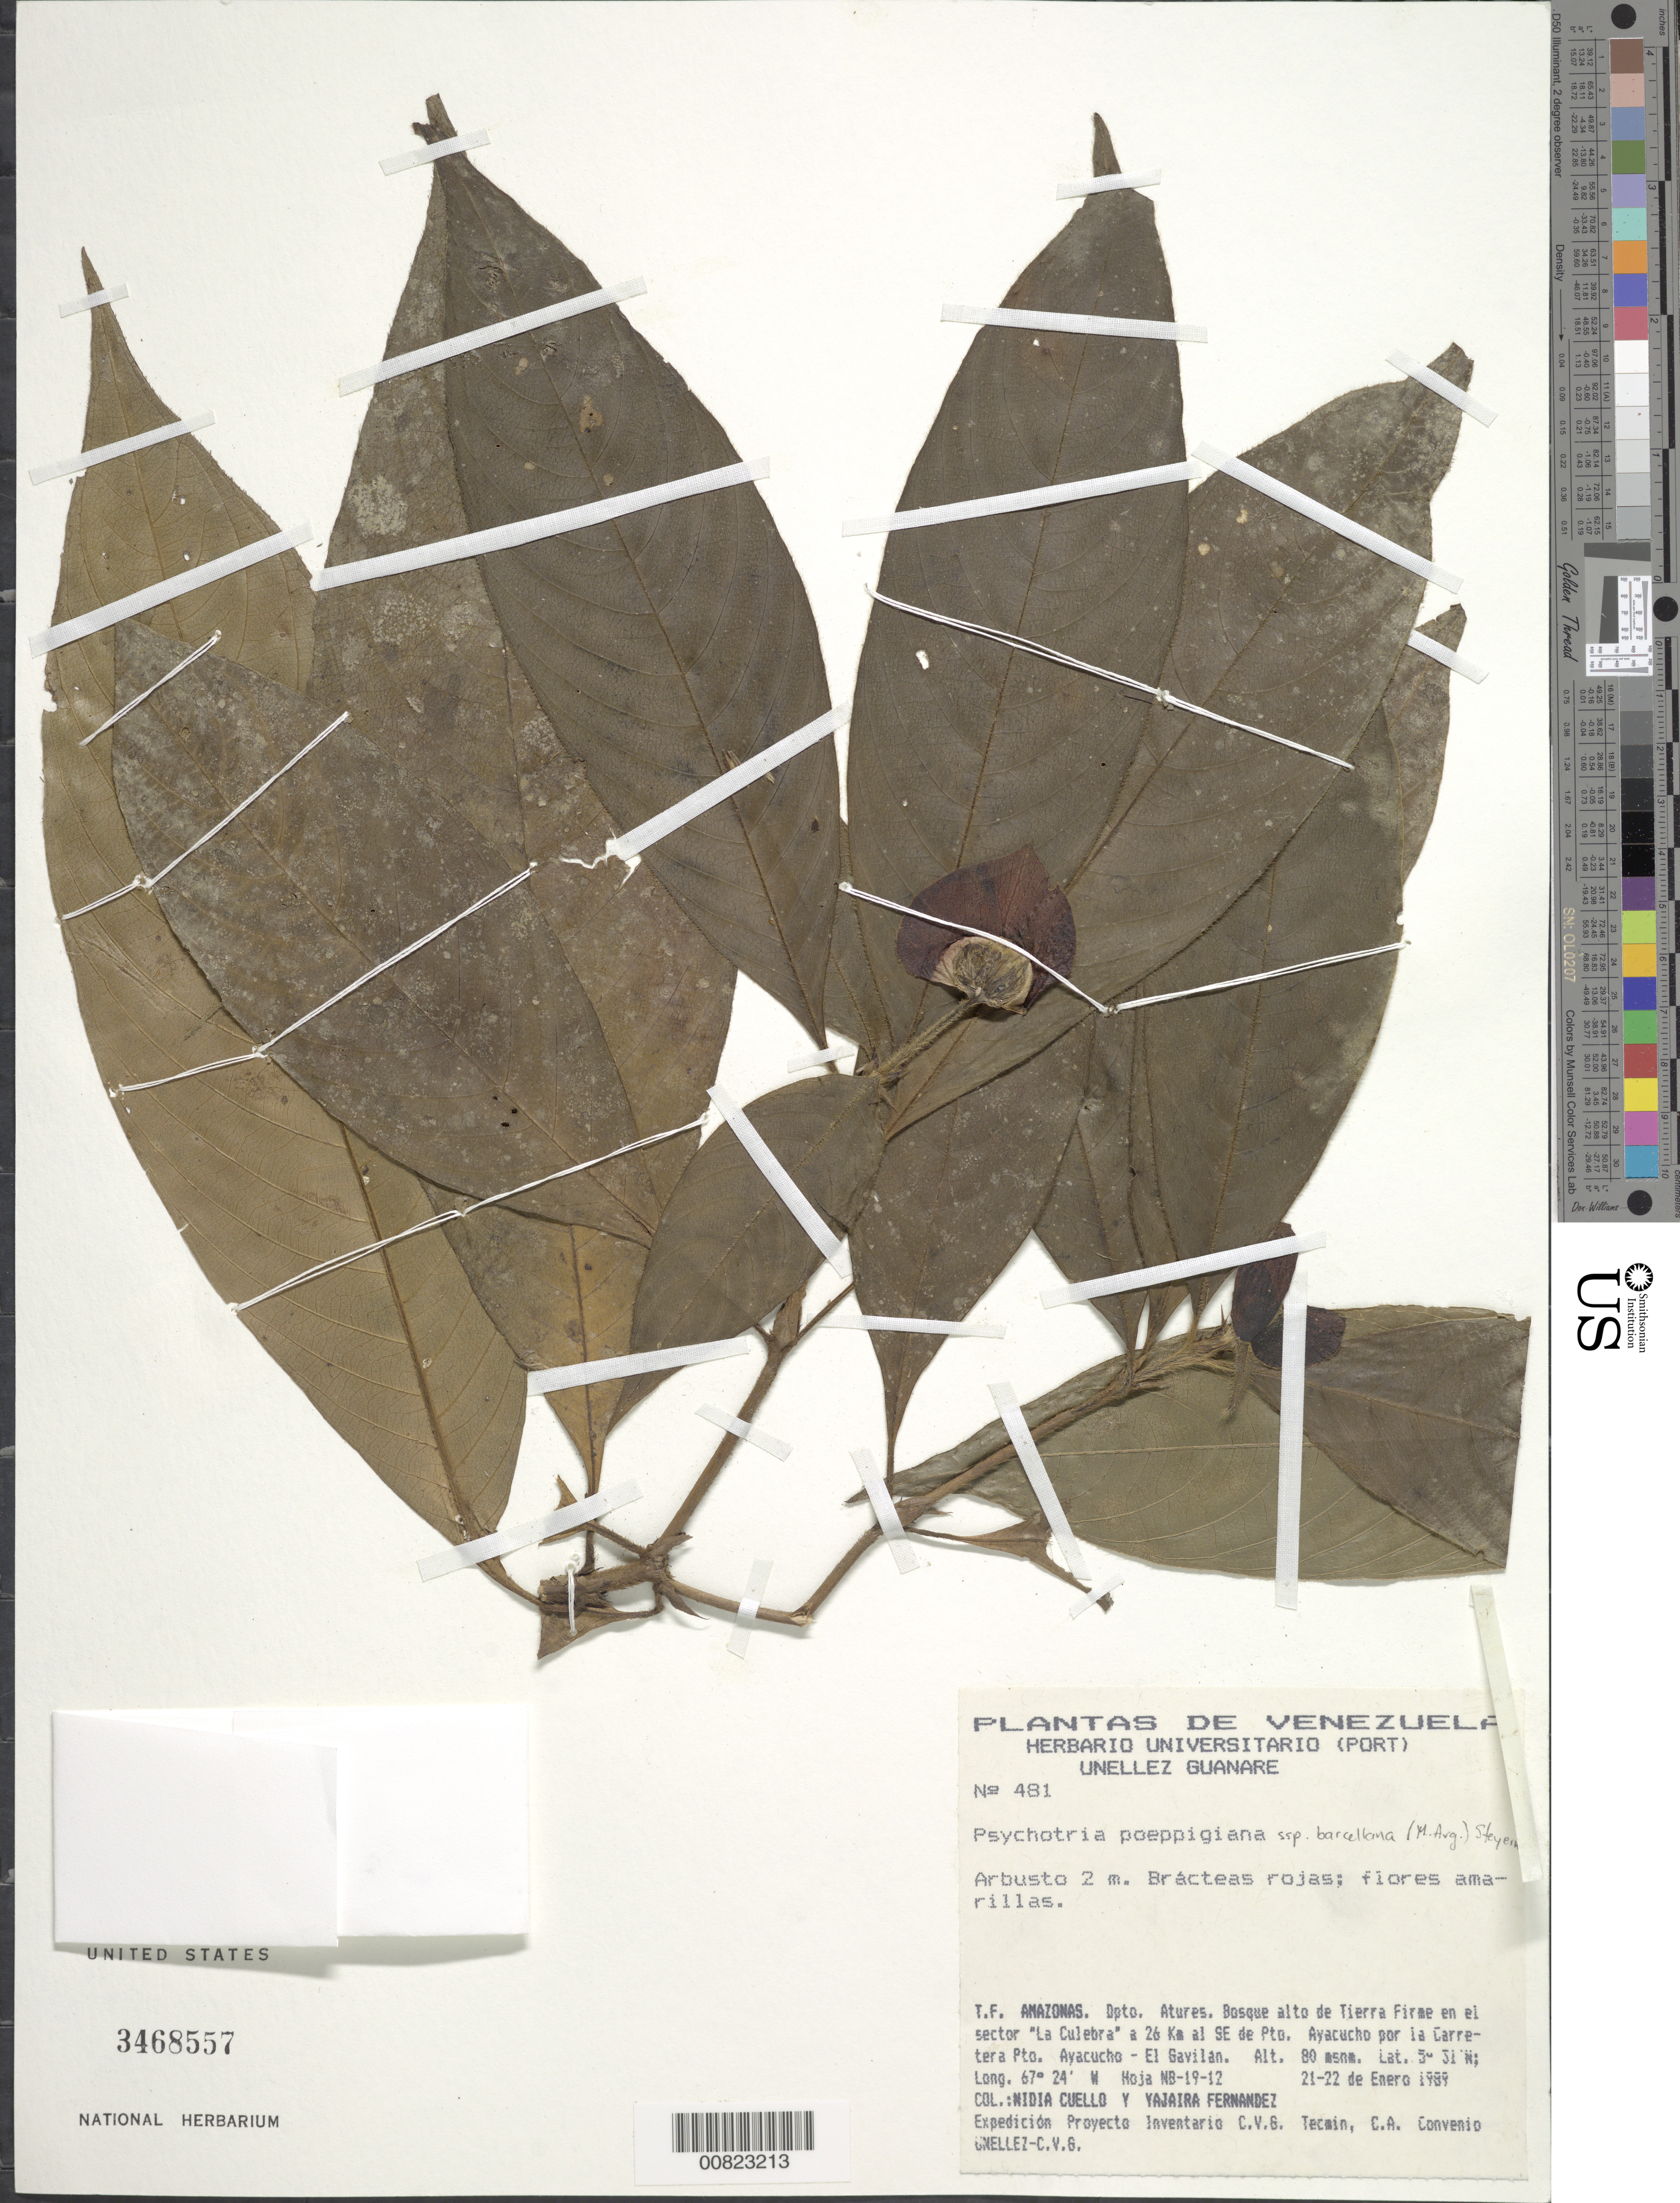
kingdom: Plantae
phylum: Tracheophyta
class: Magnoliopsida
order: Gentianales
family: Rubiaceae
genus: Psychotria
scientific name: Psychotria poeppigiana subsp. barcellana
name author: (Müll. Arg.) Steyerm.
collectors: N. L. Cuello & Y. Fernandez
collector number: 481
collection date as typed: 21-Jan-89 to 22-Jan-89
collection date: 1989-01-21/1989-01-22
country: Venezuela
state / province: Amazonas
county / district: Atures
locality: Sector "La Culebra" a 26 km SE Pto. Ayacucho por la carretera Pto Ayacucho - El Gavilan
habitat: Bosque alto de tierra firme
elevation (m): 80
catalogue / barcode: US 3468557